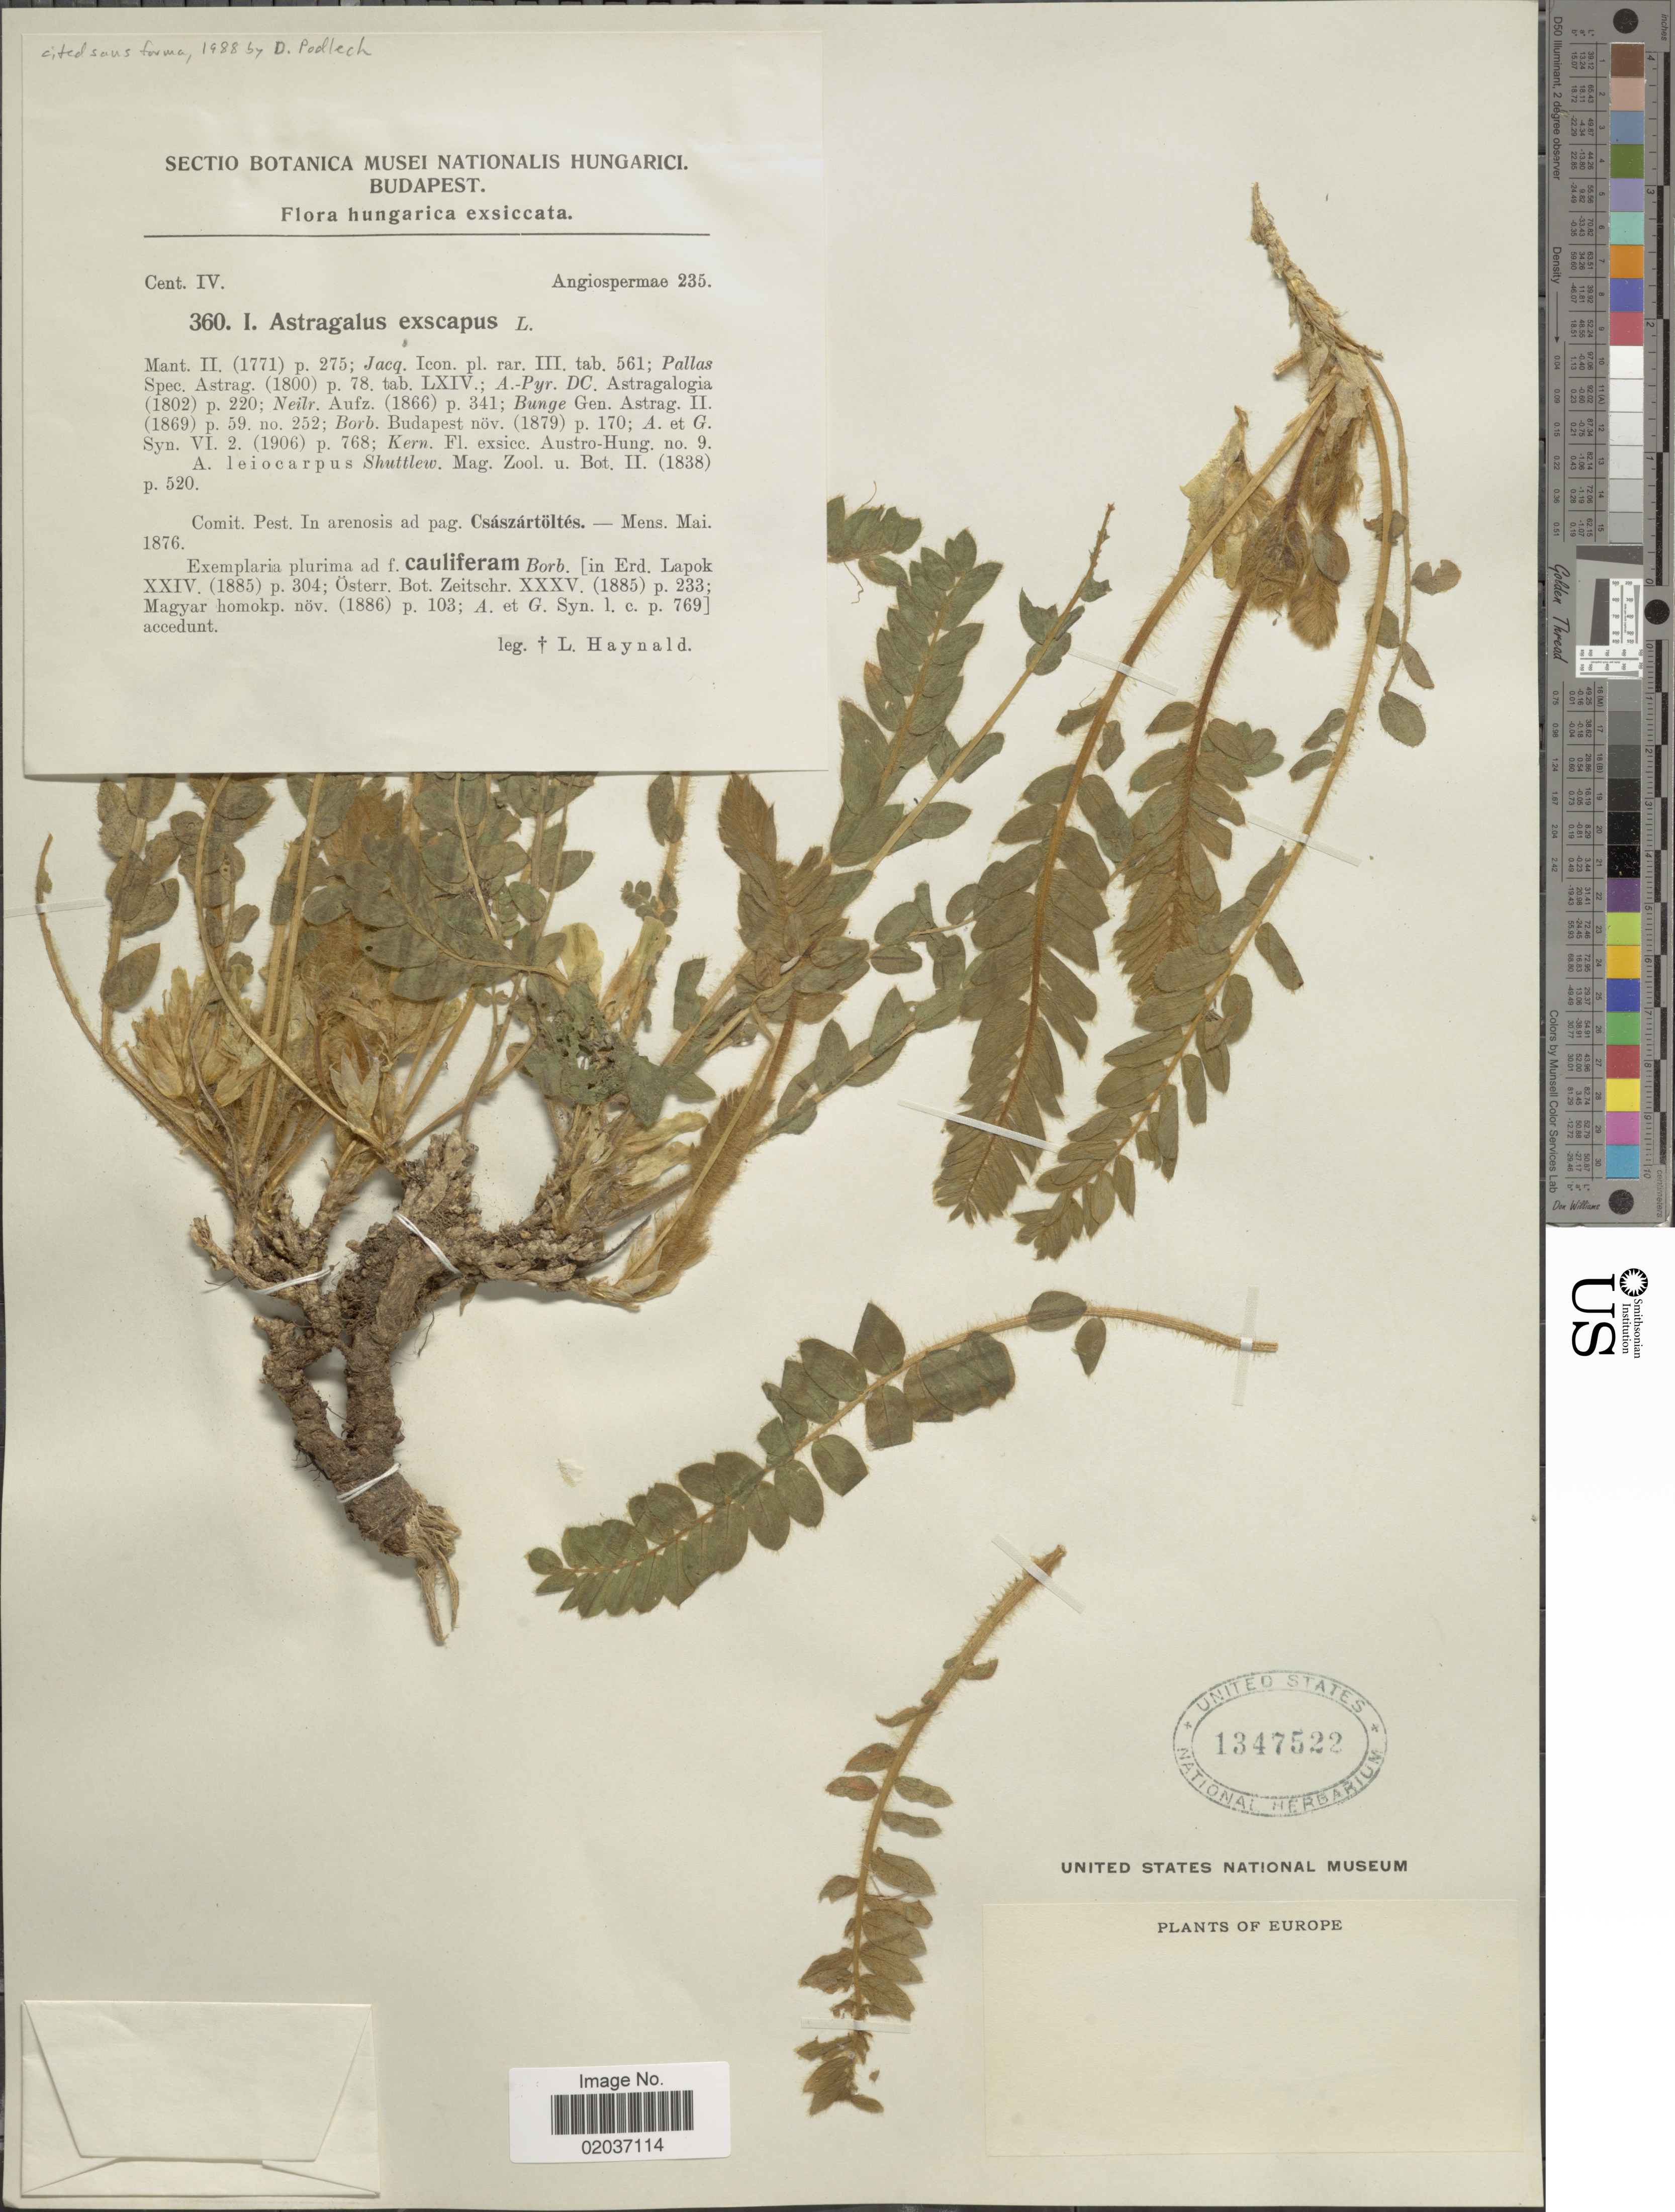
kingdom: Plantae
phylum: Tracheophyta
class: Magnoliopsida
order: Fabales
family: Fabaceae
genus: Astragalus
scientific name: Astragalus exscapus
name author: L.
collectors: L. Haynald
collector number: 360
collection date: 1876-05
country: Hungary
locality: Hungarica. Comit. Pest., In arenosis ad pag. Csaszartoltes.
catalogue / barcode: US 1347522